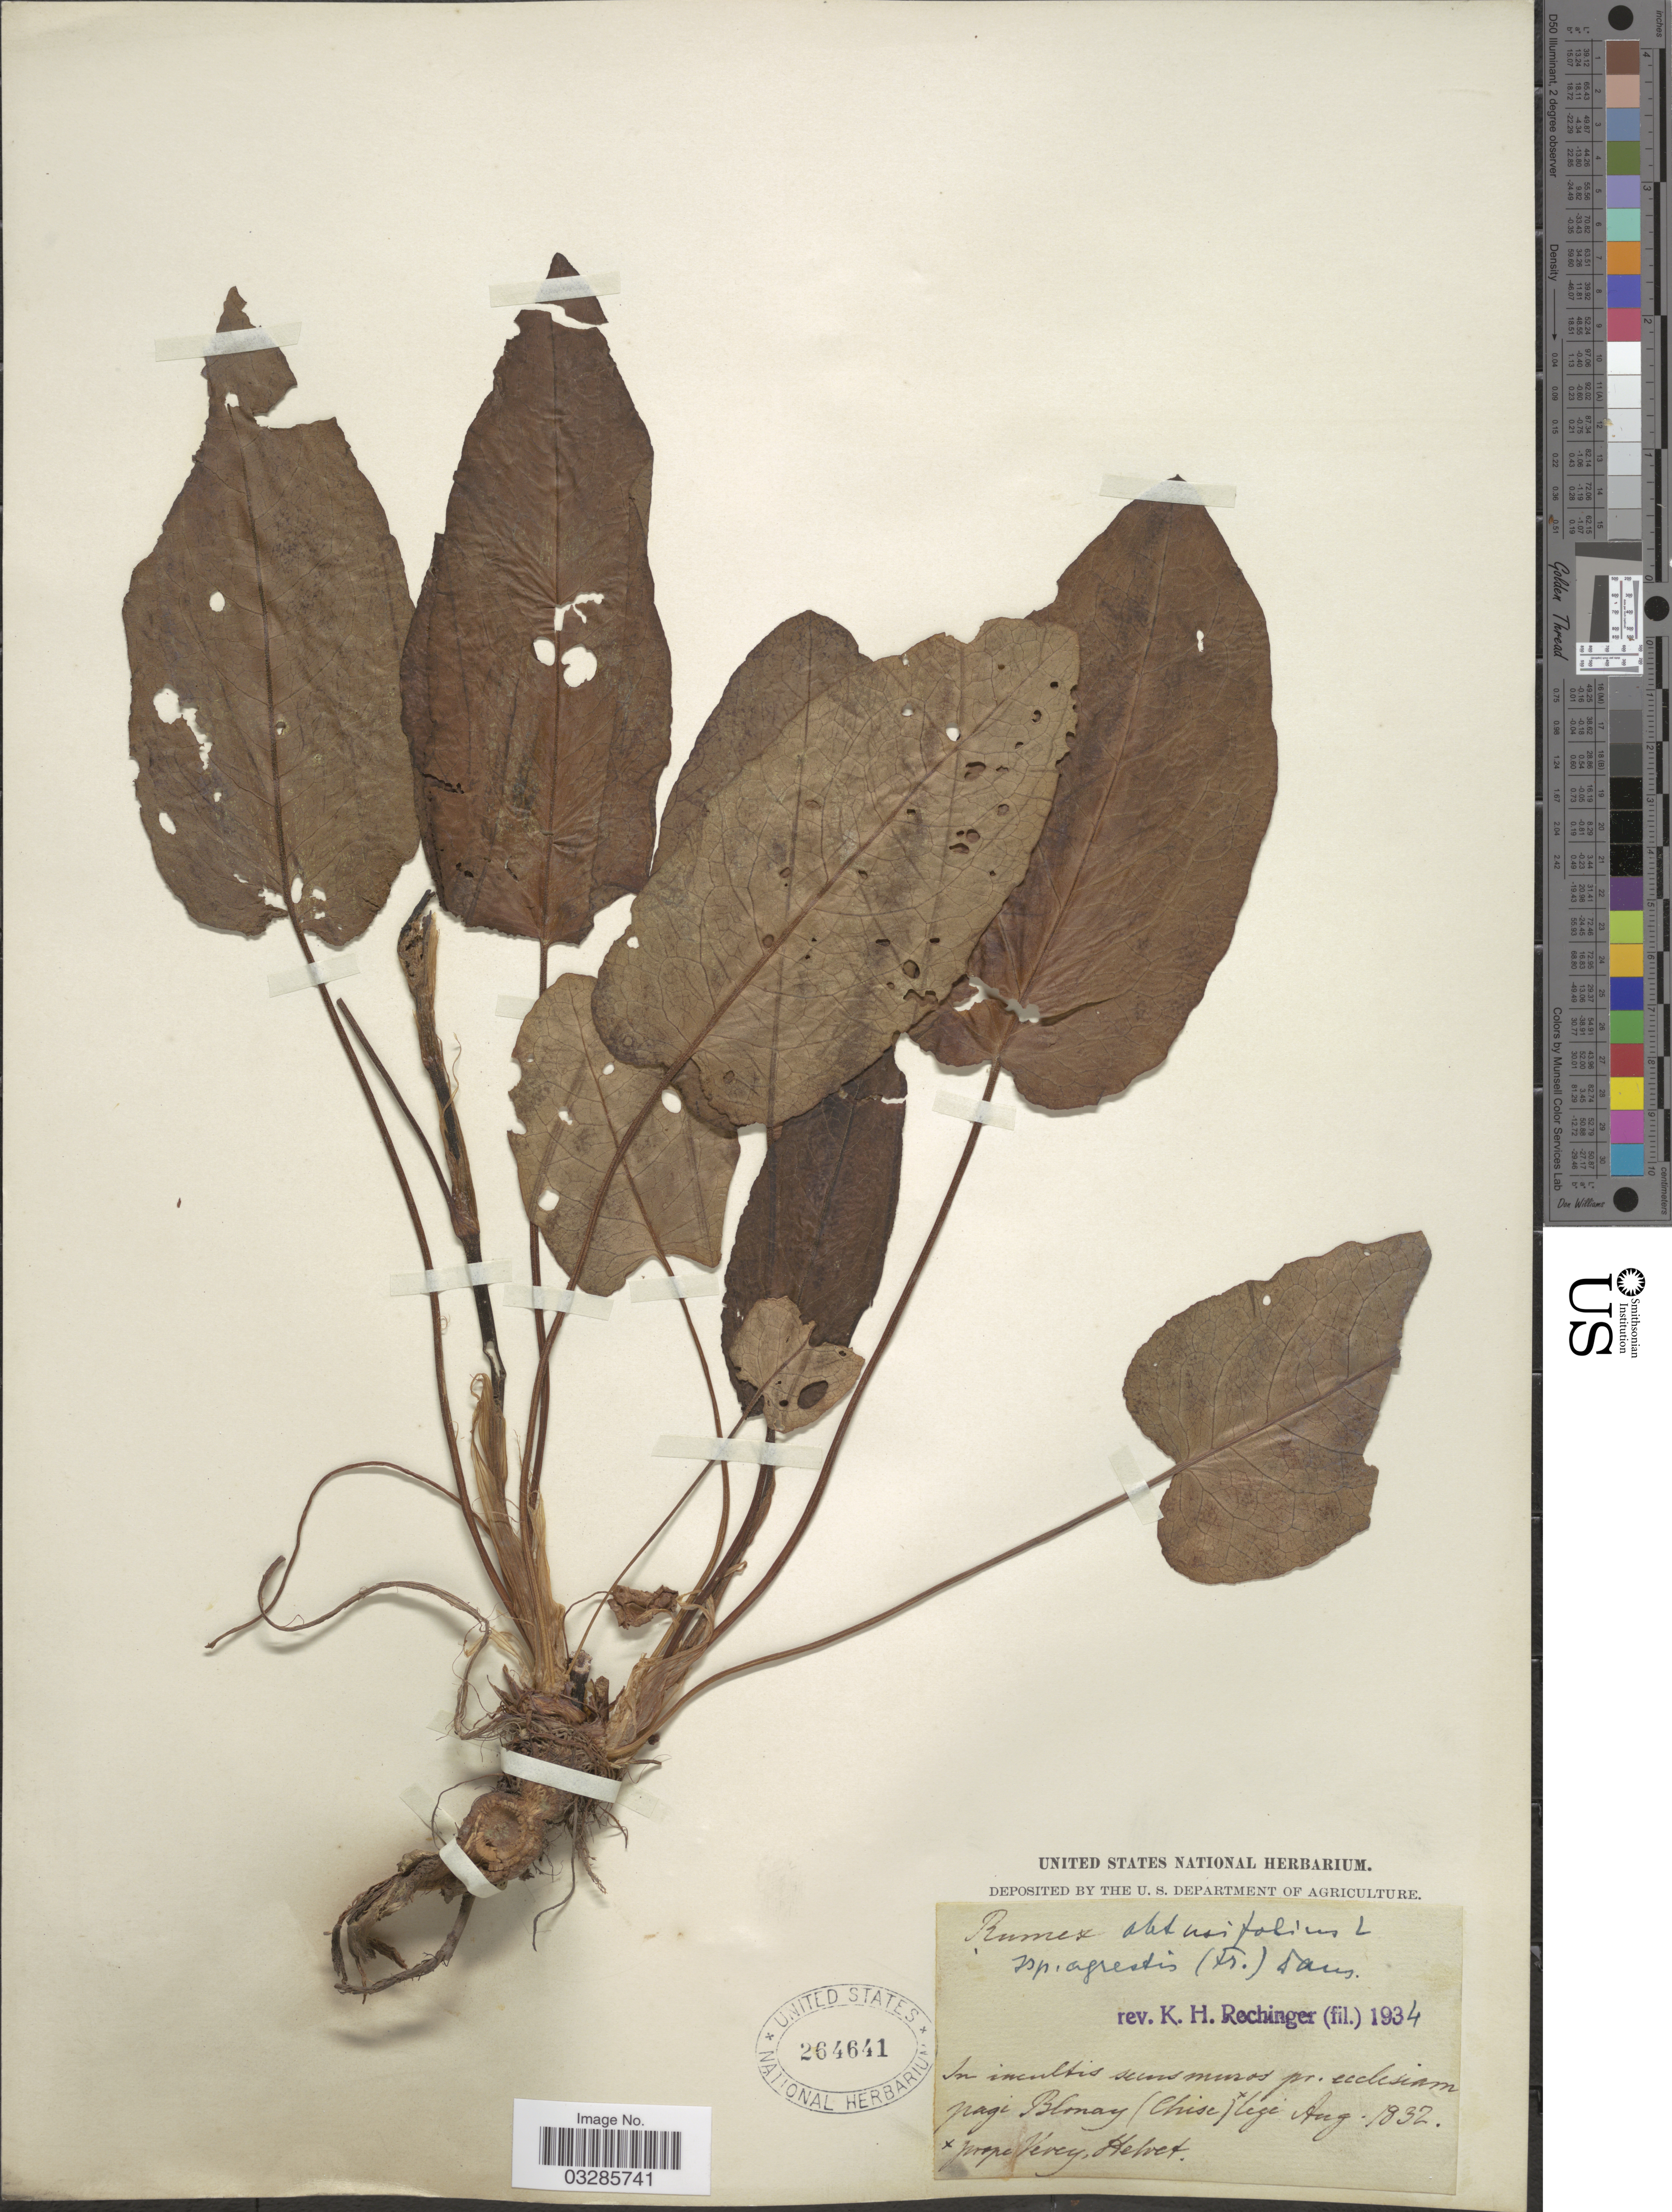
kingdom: Plantae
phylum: Tracheophyta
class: Magnoliopsida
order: Caryophyllales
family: Polygonaceae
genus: Rumex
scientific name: Rumex obtusifolius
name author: L.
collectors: ex herb. United States National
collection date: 1832-08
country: Switzerland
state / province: Vaud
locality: Blonay, prope Vevey, Helvet.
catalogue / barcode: US 264641